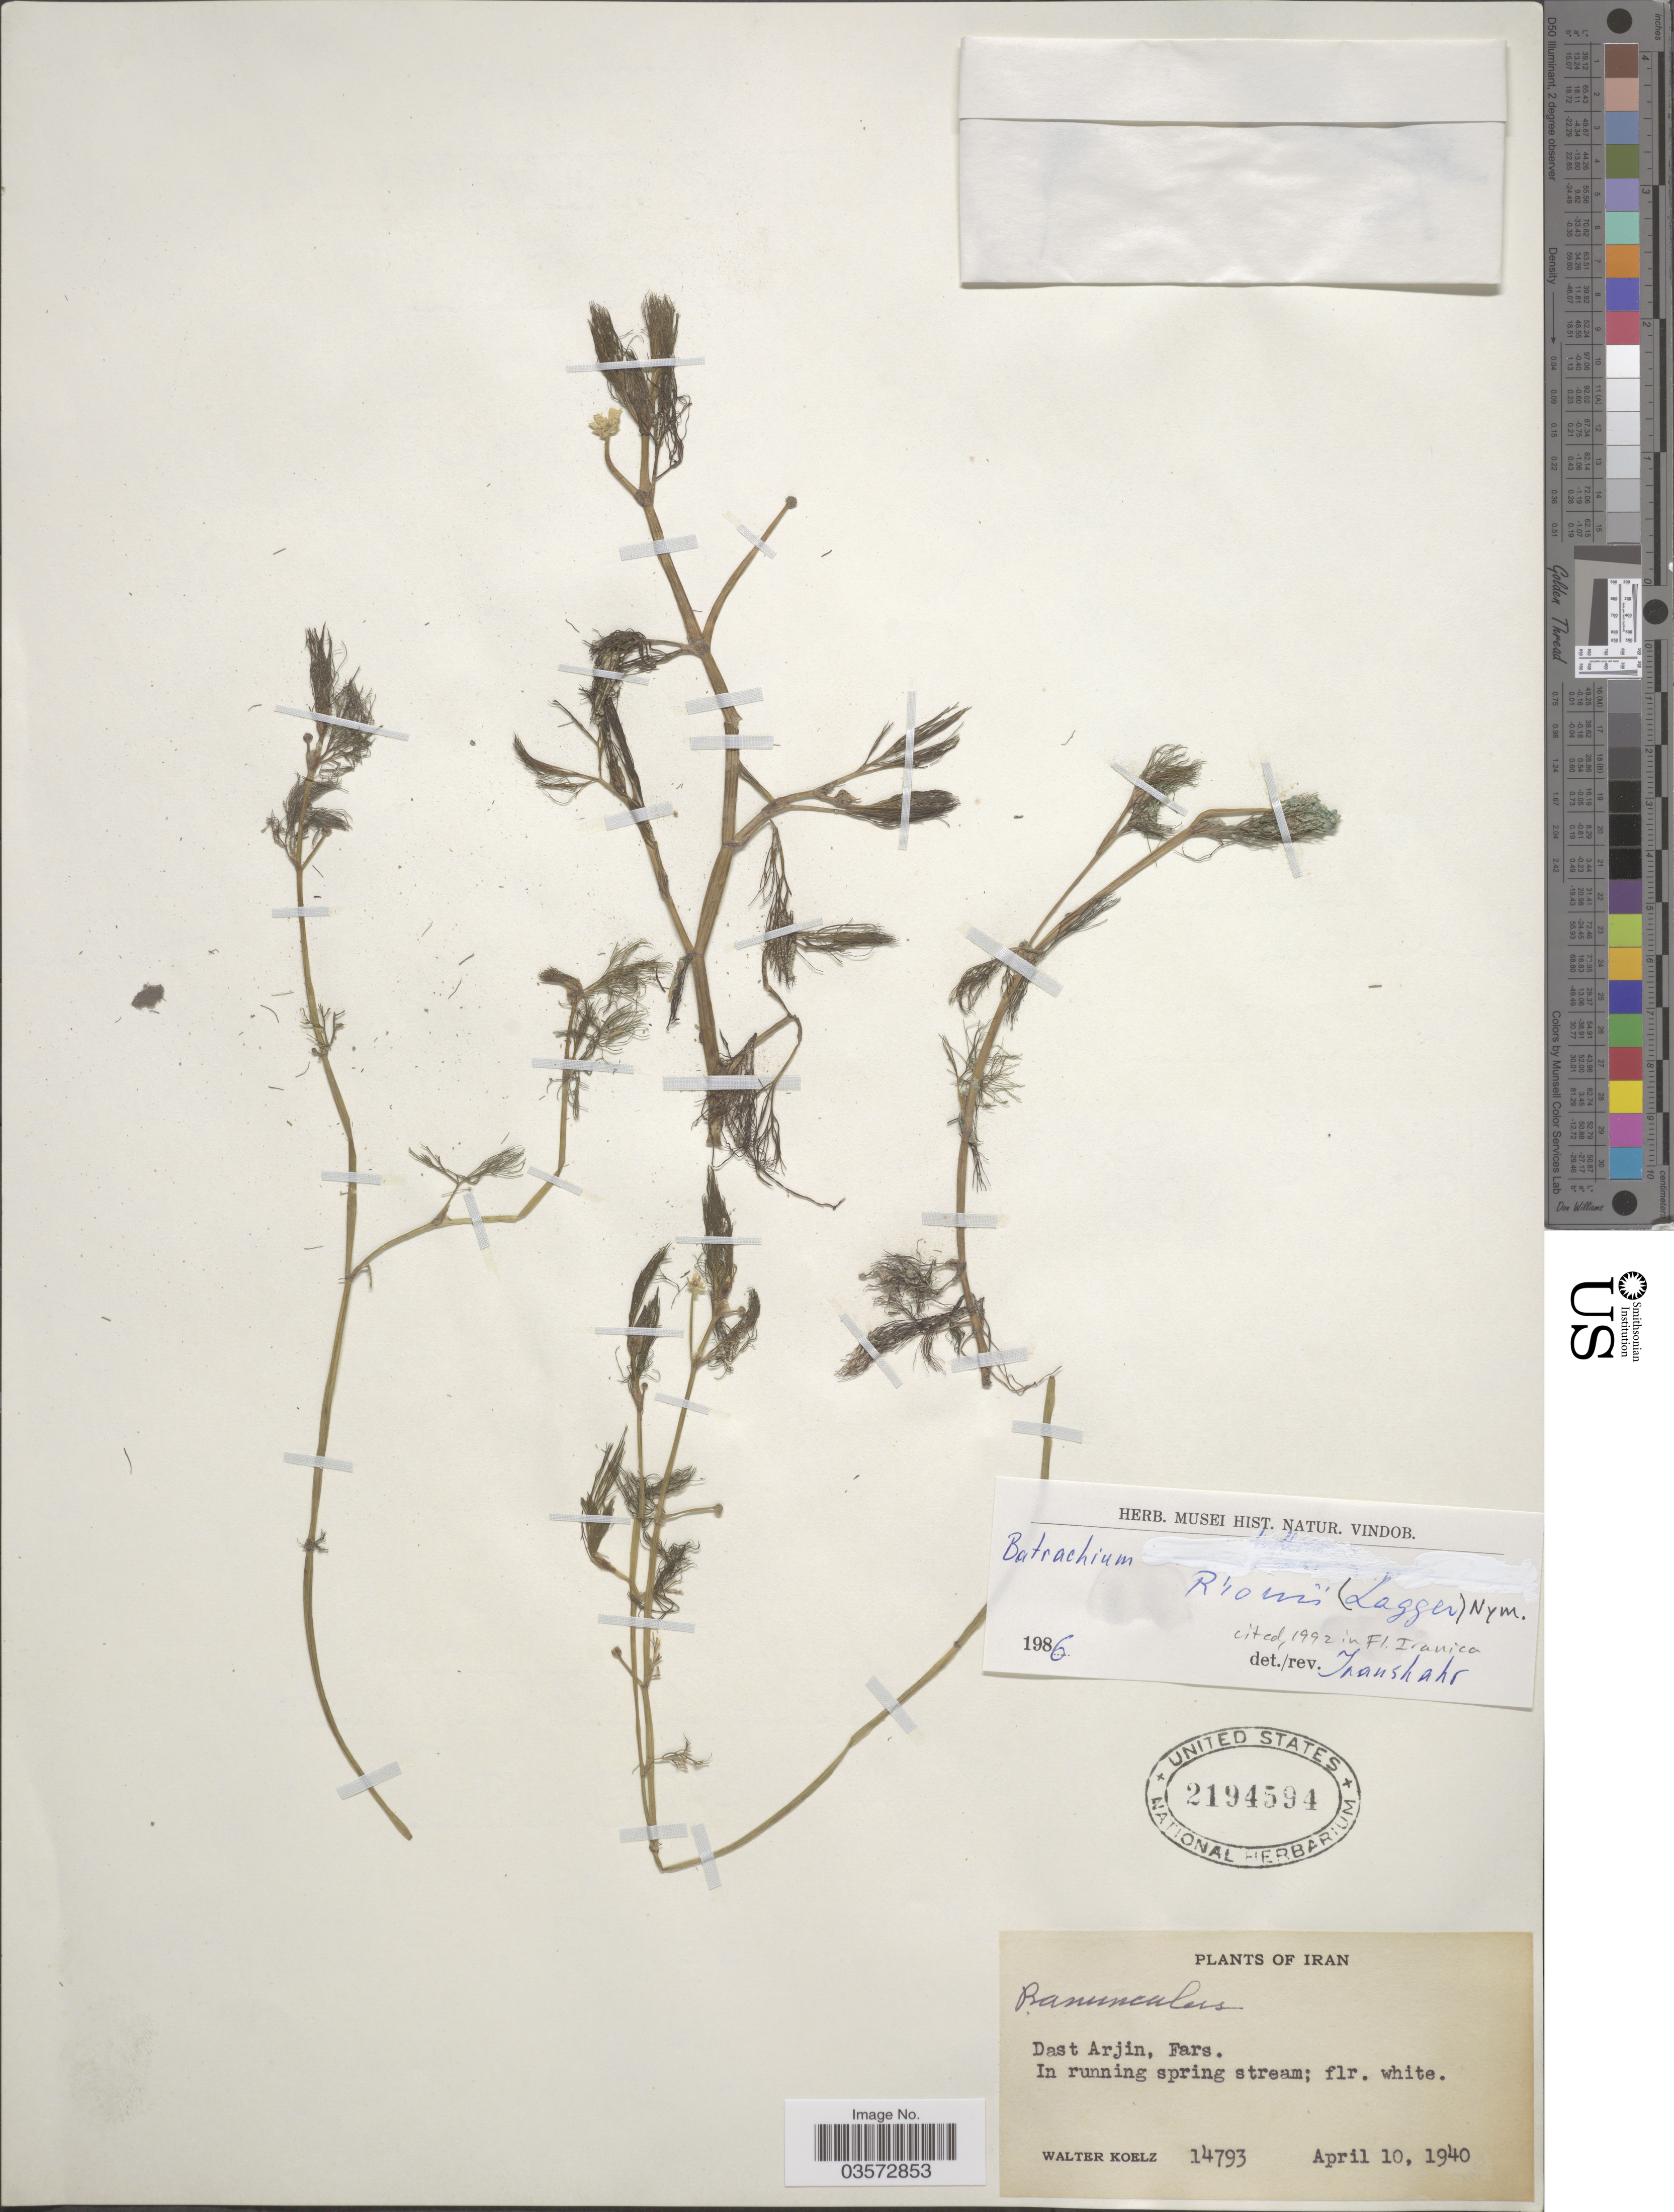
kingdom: Plantae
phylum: Tracheophyta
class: Magnoliopsida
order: Ranunculales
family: Ranunculaceae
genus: Ranunculus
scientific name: Ranunculus rionii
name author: Lagger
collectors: W. N. Koelz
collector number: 14793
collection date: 1940-04-10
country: Iran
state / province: Fars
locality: Dast Arjin, Fars.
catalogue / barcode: US 2194594